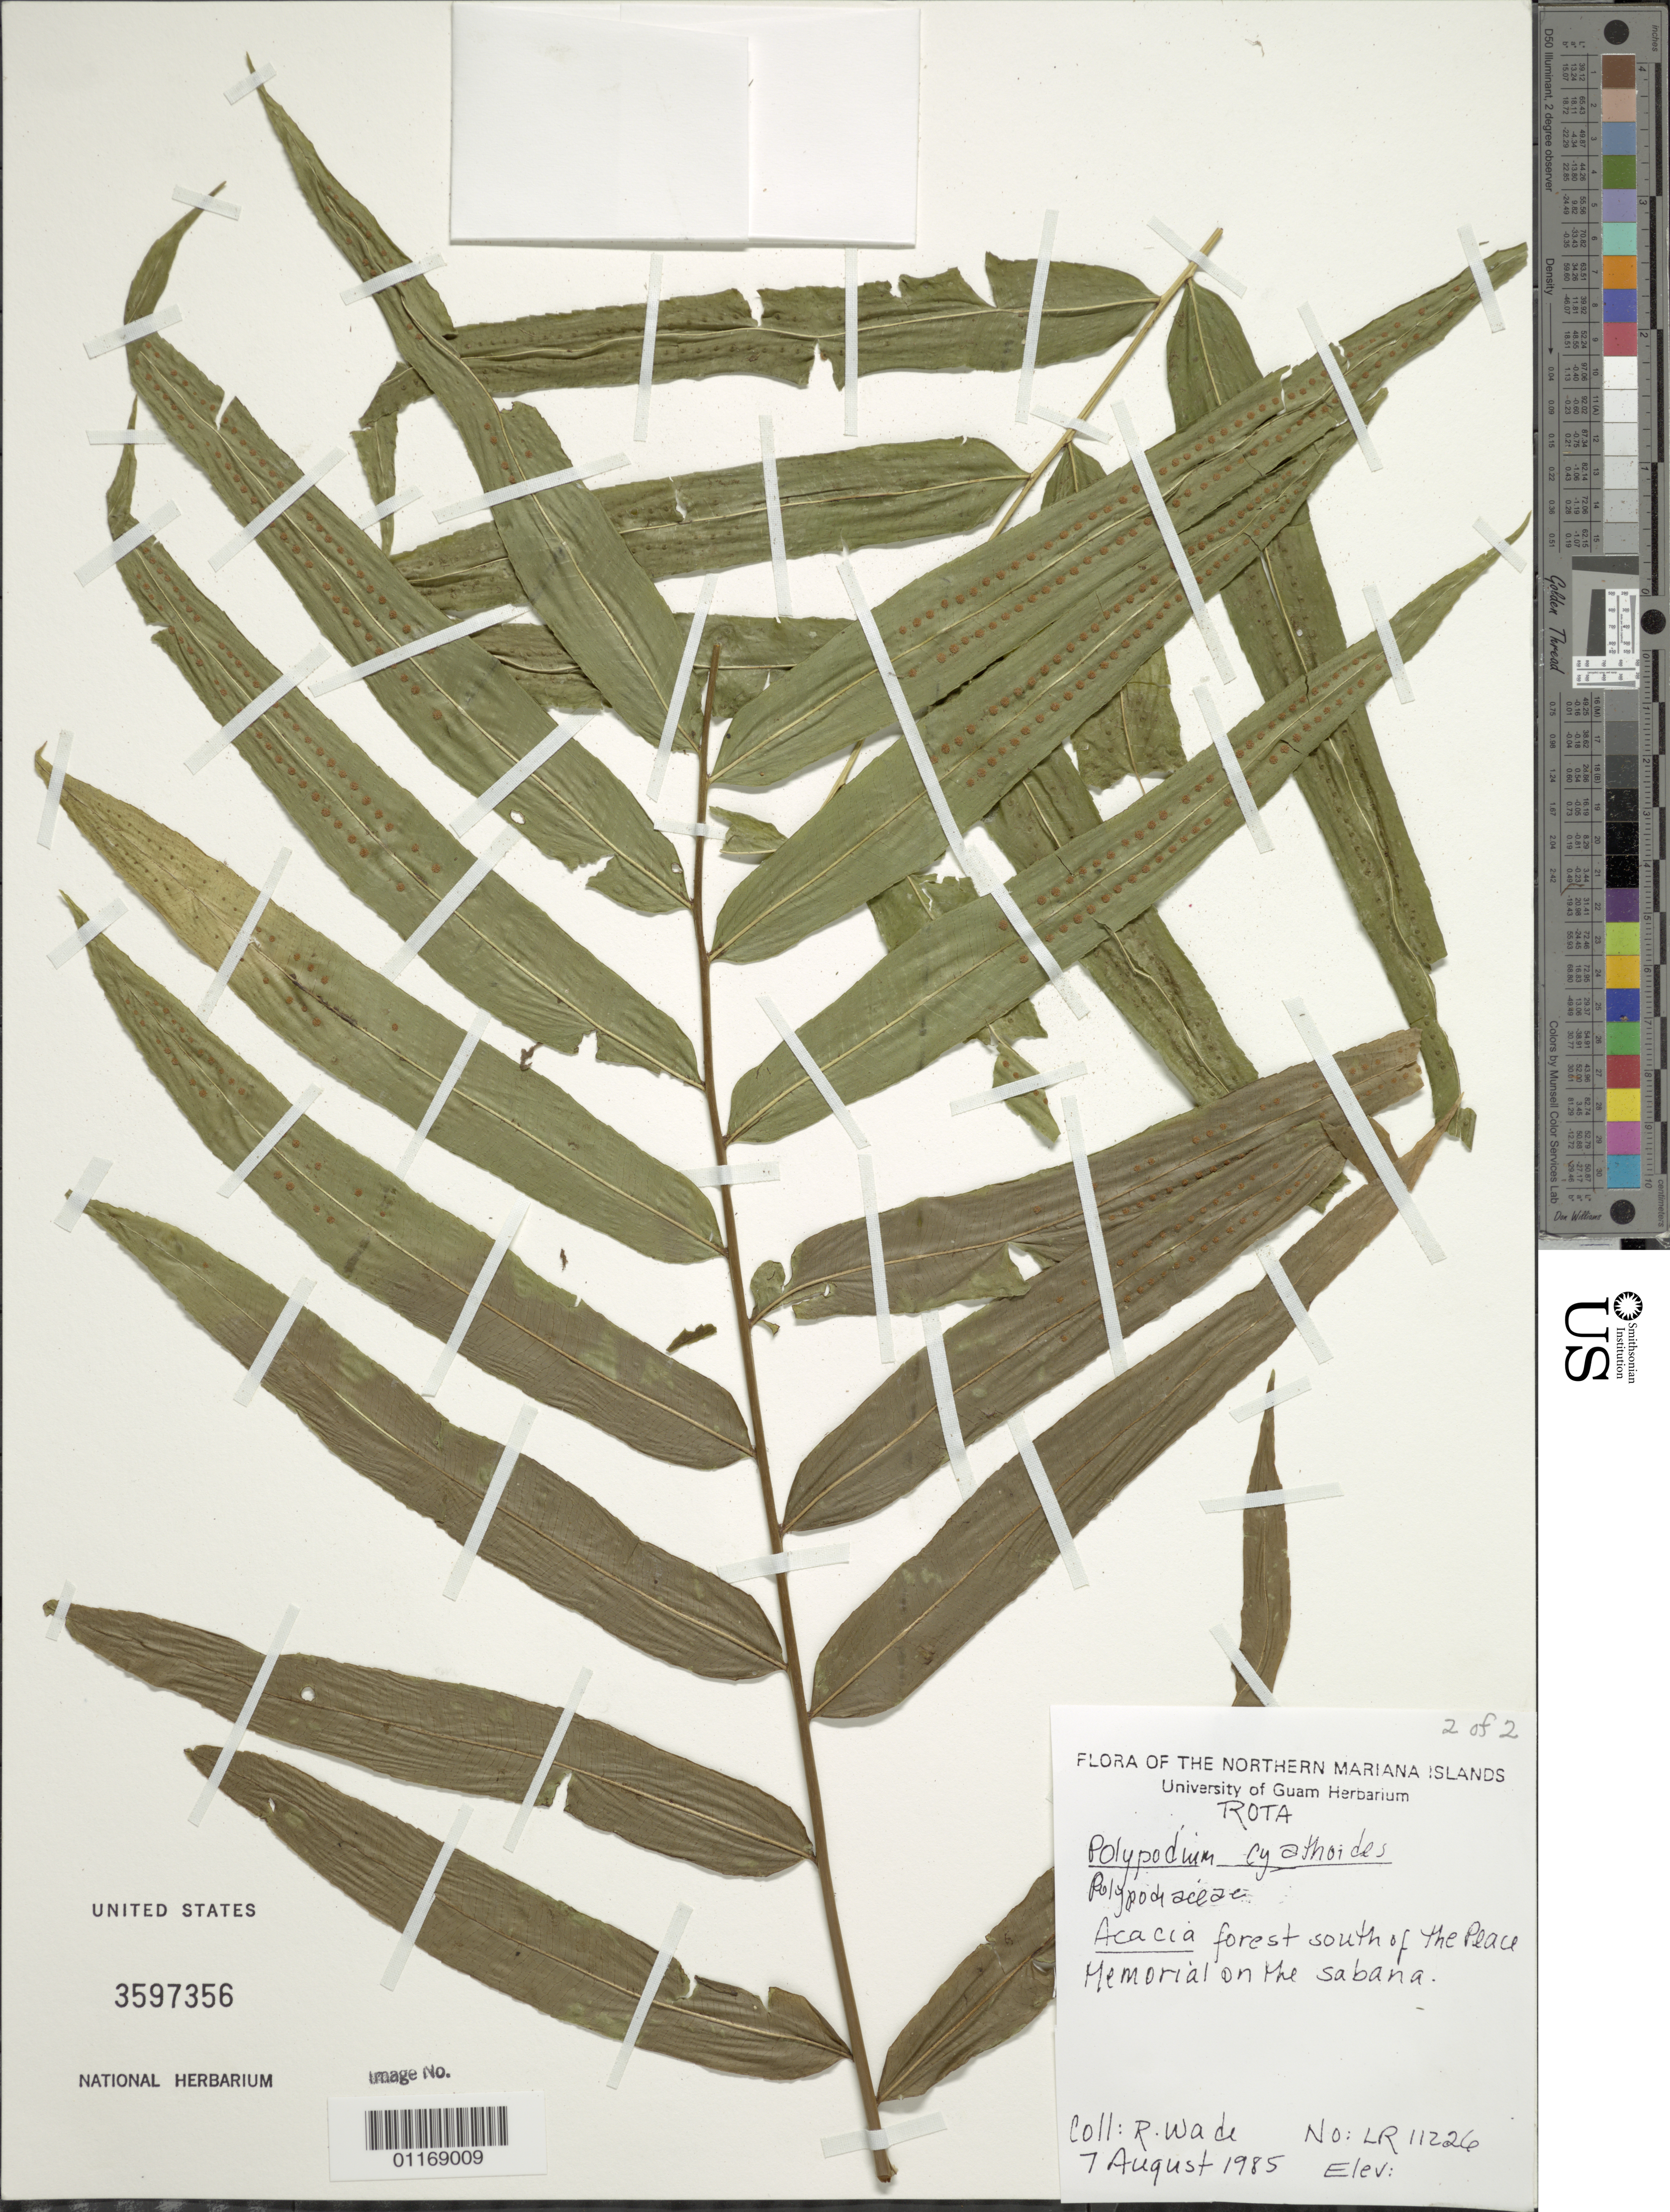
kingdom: Plantae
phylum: Tracheophyta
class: Polypodiopsida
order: Polypodiales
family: Polypodiaceae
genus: Polypodium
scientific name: Polypodium cyatheoides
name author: Sw.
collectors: R. Wade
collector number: LR11226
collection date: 1985-08-07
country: Northern Mariana Islands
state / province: Rota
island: Rota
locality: South of the Peace Memorial on the Sabana.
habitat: Forest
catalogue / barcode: US 3597356